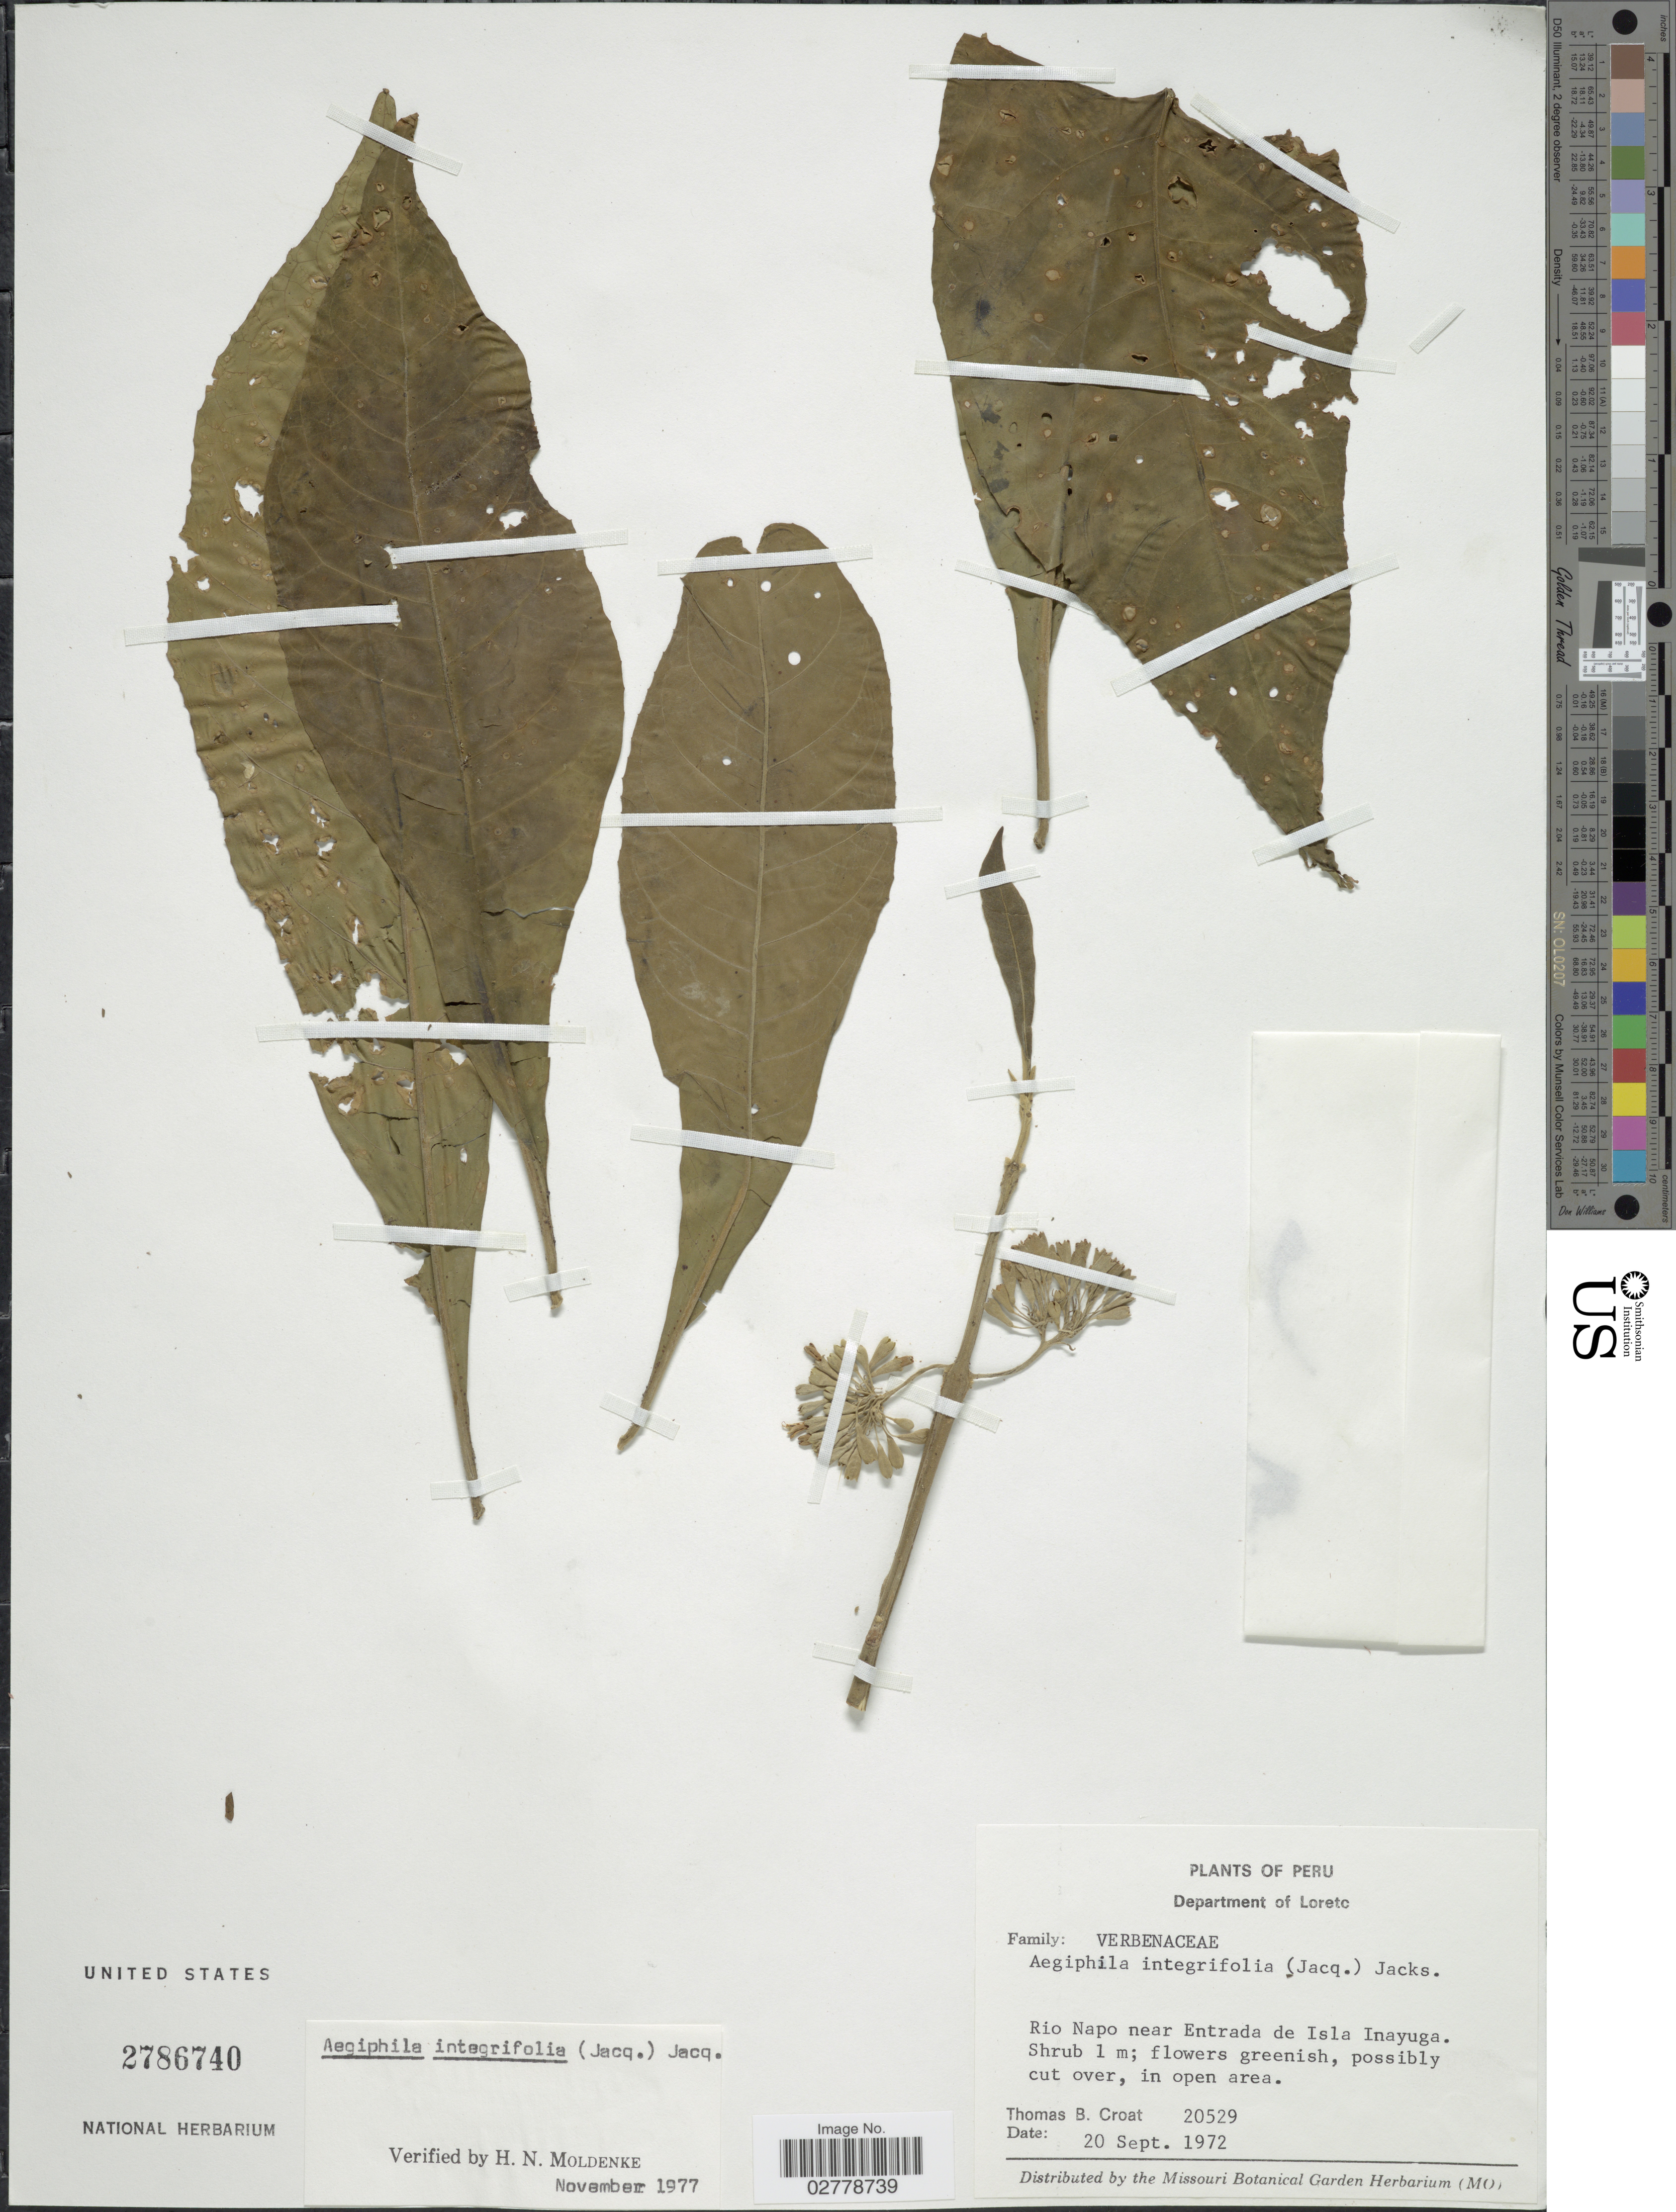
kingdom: Plantae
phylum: Tracheophyta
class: Magnoliopsida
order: Lamiales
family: Lamiaceae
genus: Aegiphila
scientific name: Aegiphila integrifolia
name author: (Jacq.) B.D. Jacks.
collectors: T. B. Croat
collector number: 20529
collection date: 1972-09-20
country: Peru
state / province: Loreto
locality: Rio Napo near Entrada de Isla Inayuga.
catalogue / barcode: US 2786740